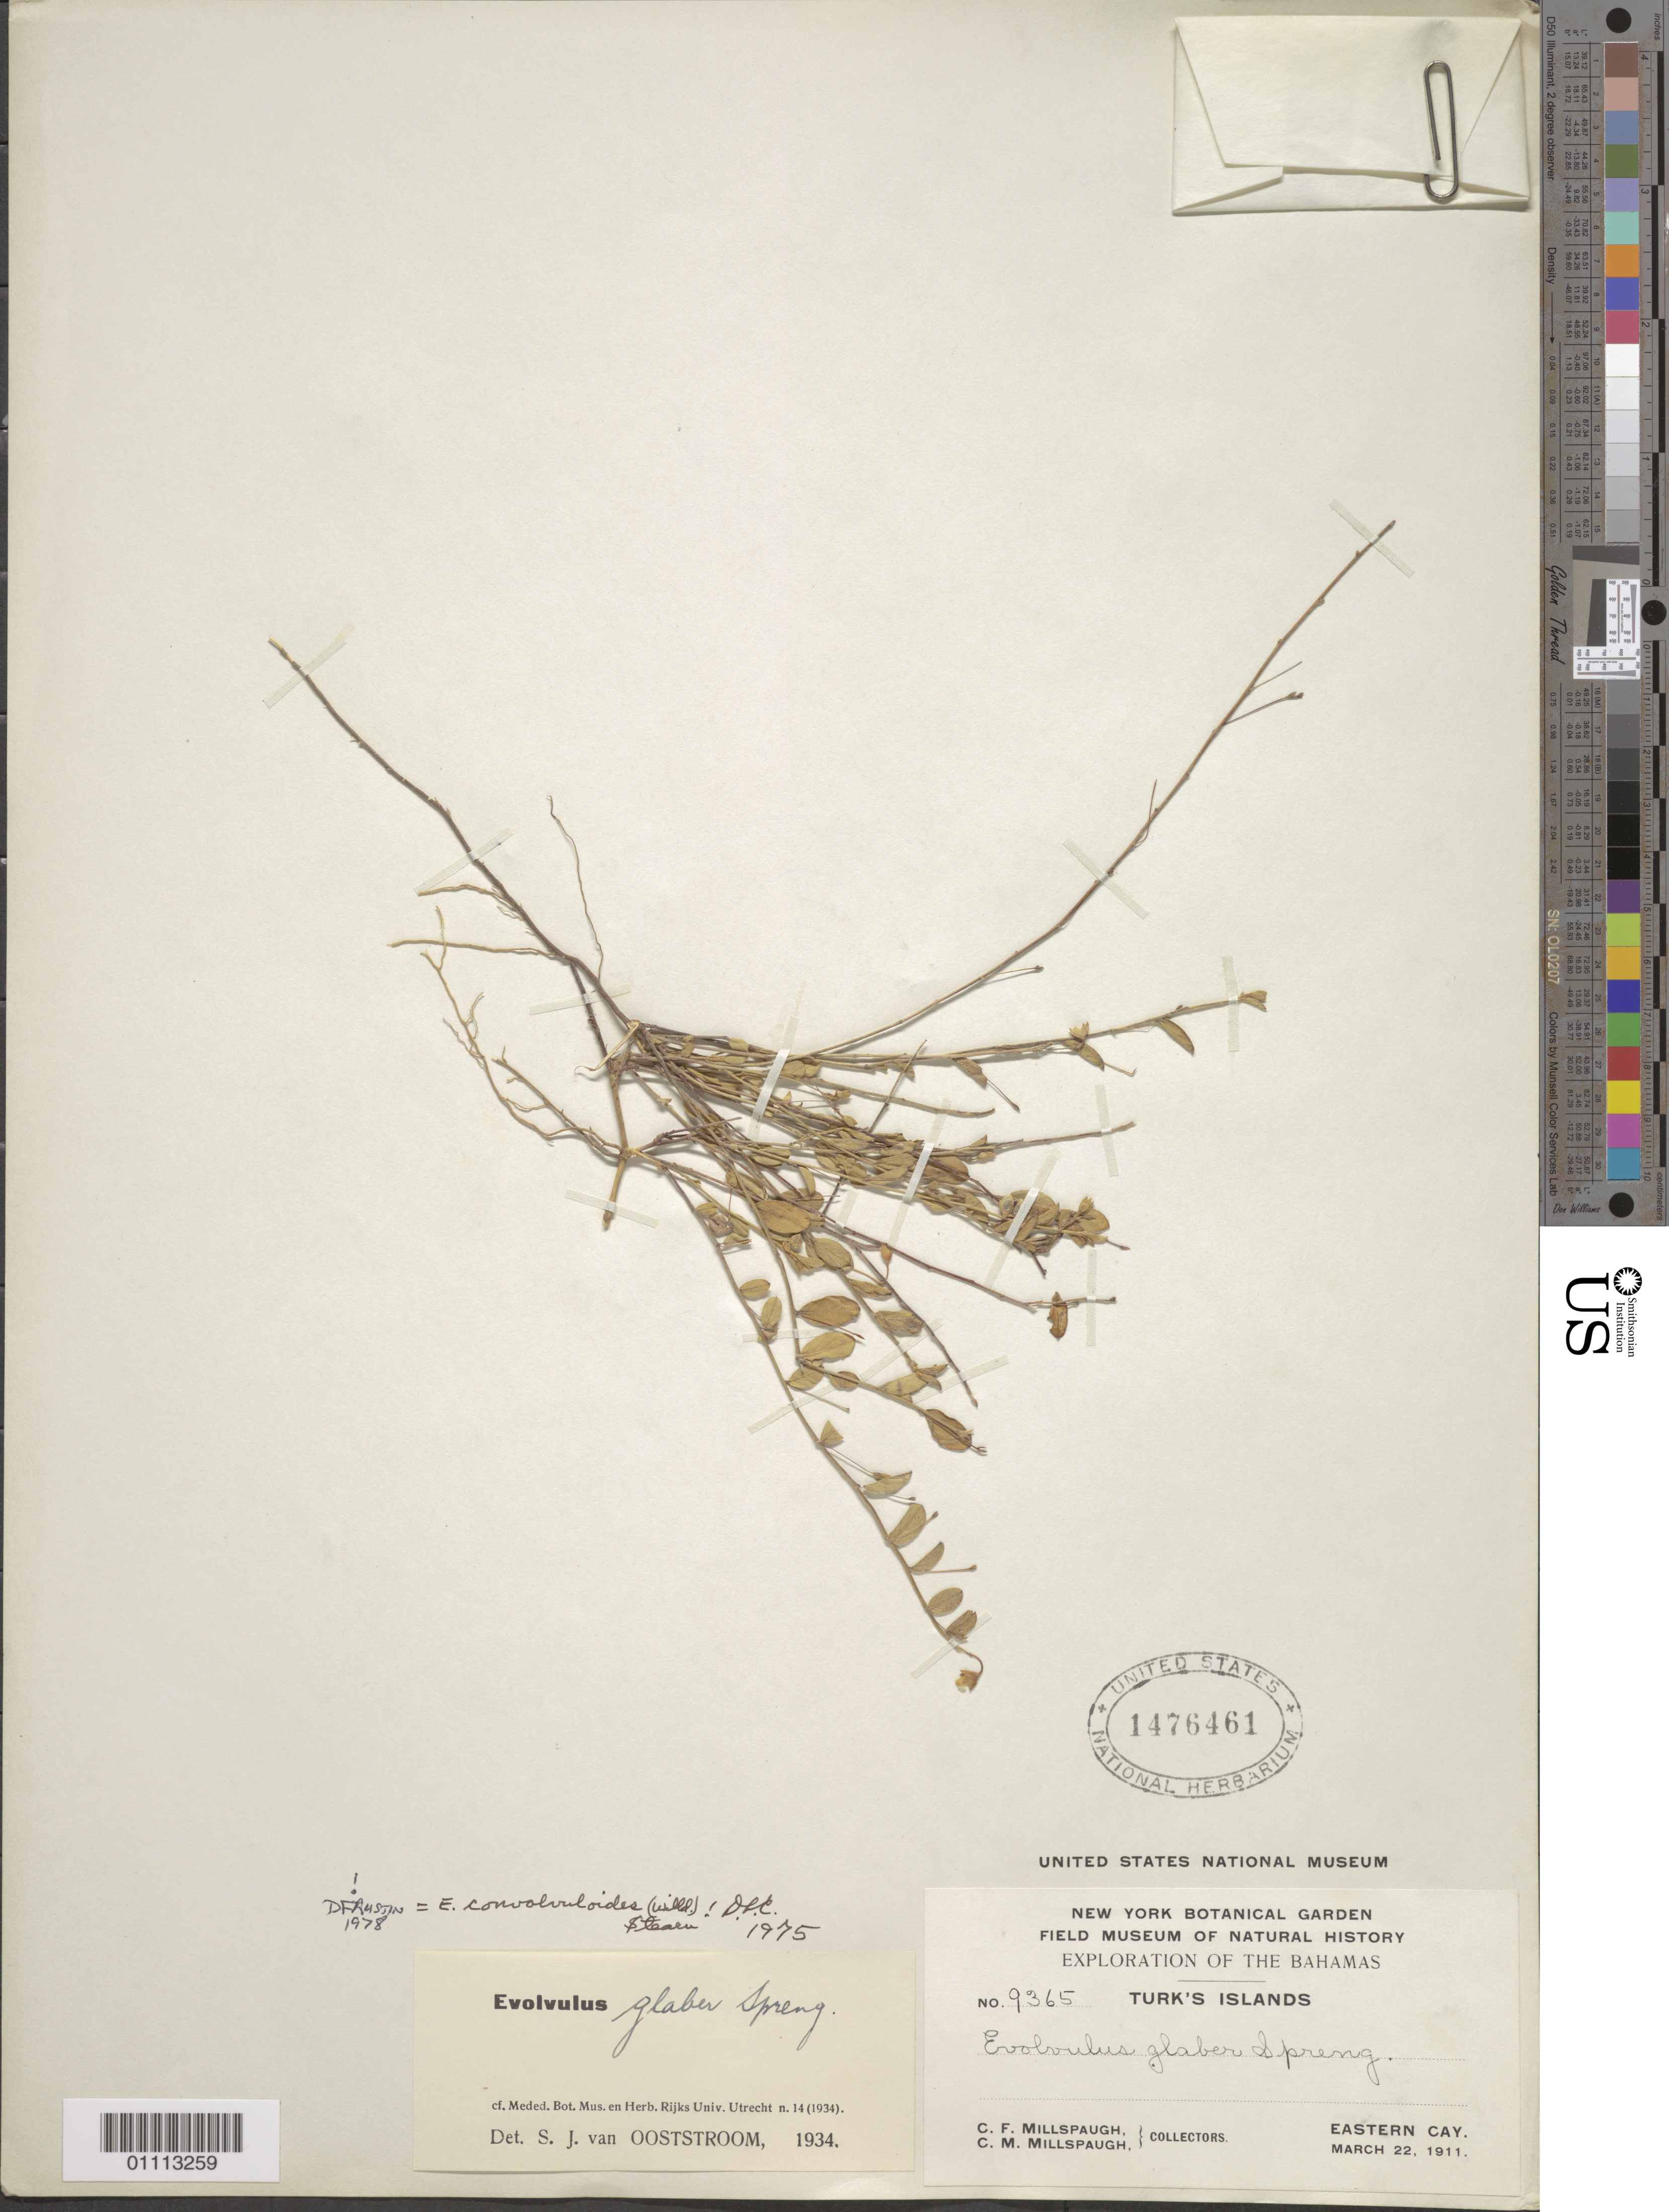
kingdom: Plantae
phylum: Tracheophyta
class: Magnoliopsida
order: Solanales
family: Convolvulaceae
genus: Evolvulus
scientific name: Evolvulus convolvuloides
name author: (Willd. ex Schult.) Stearn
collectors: C. F. Millspaugh & C. Millspaugh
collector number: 9365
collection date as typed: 22 Mar 1911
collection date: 1911-03-22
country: Turks and Caicos Islands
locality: Eastern Cay.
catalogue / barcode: US 1476461